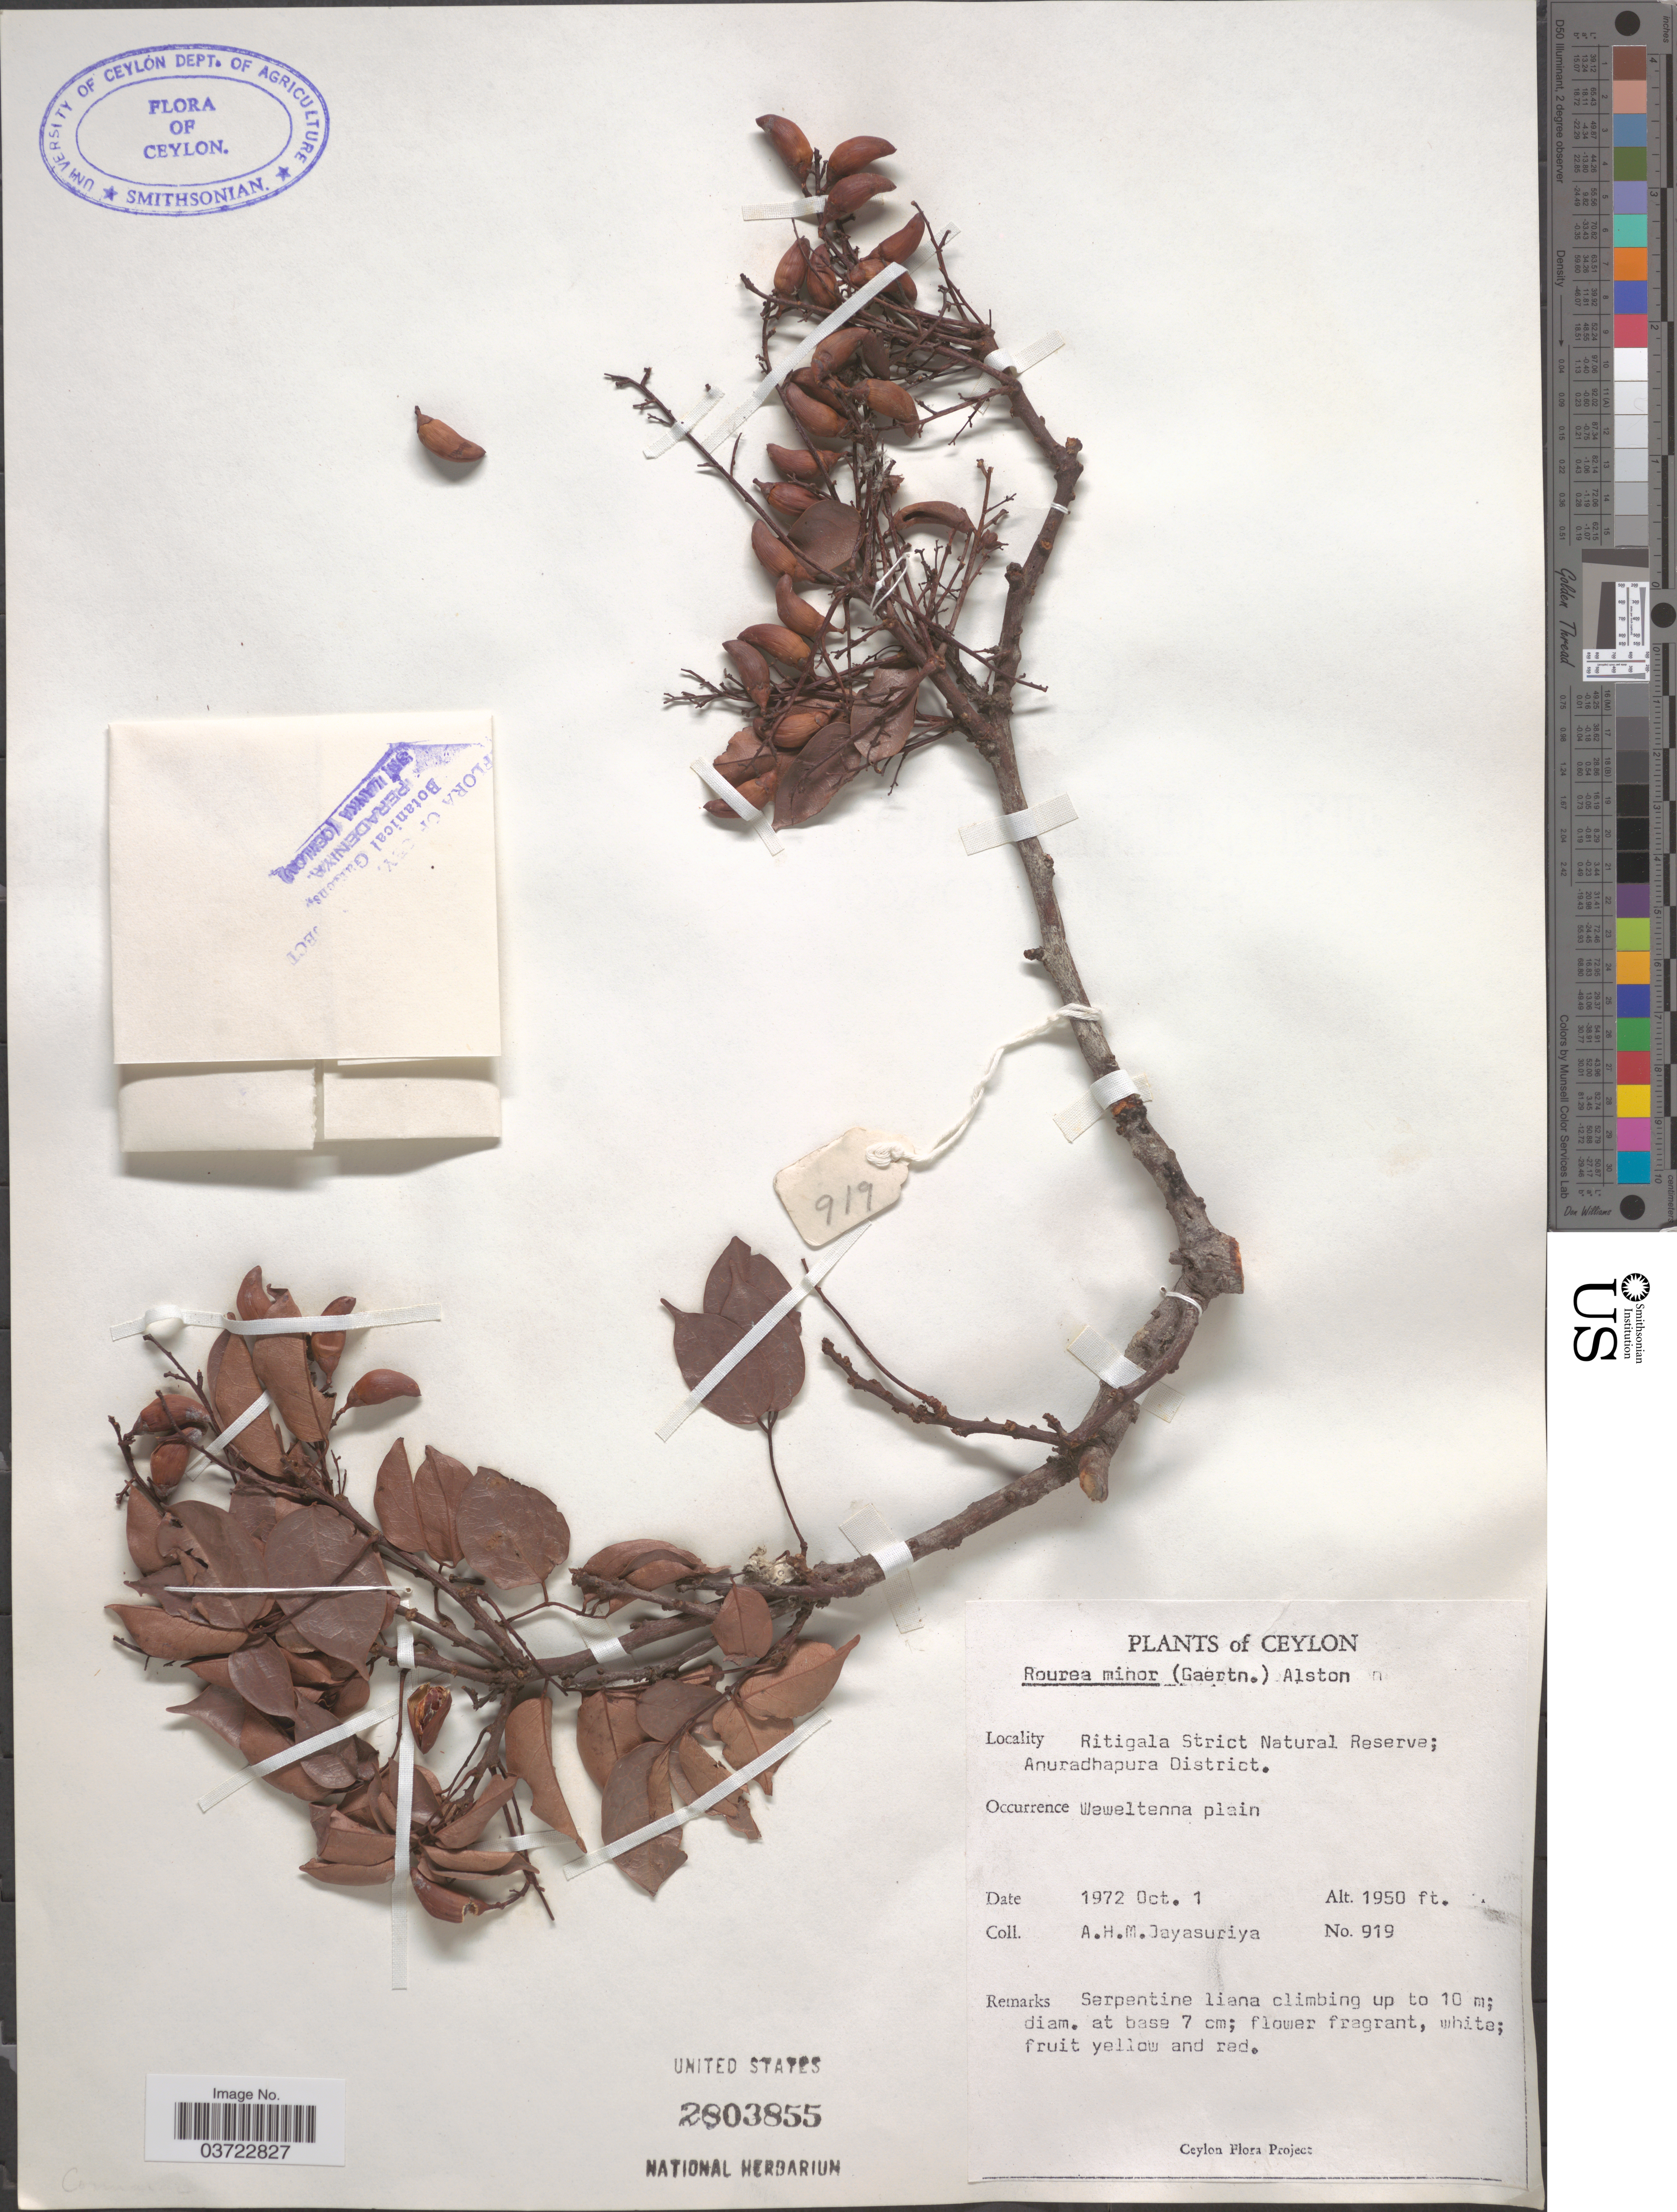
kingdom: Plantae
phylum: Tracheophyta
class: Magnoliopsida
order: Oxalidales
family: Connaraceae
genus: Rourea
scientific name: Rourea minor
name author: (Gaertn.) Leenh.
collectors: A. H. Jayasuriya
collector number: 919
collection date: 1972-10-01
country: Sri Lanka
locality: Ceylon. Ritigala Strict National Reserve; Anuradhapura District. Weweltenna plain.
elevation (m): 594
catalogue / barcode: US 2803855